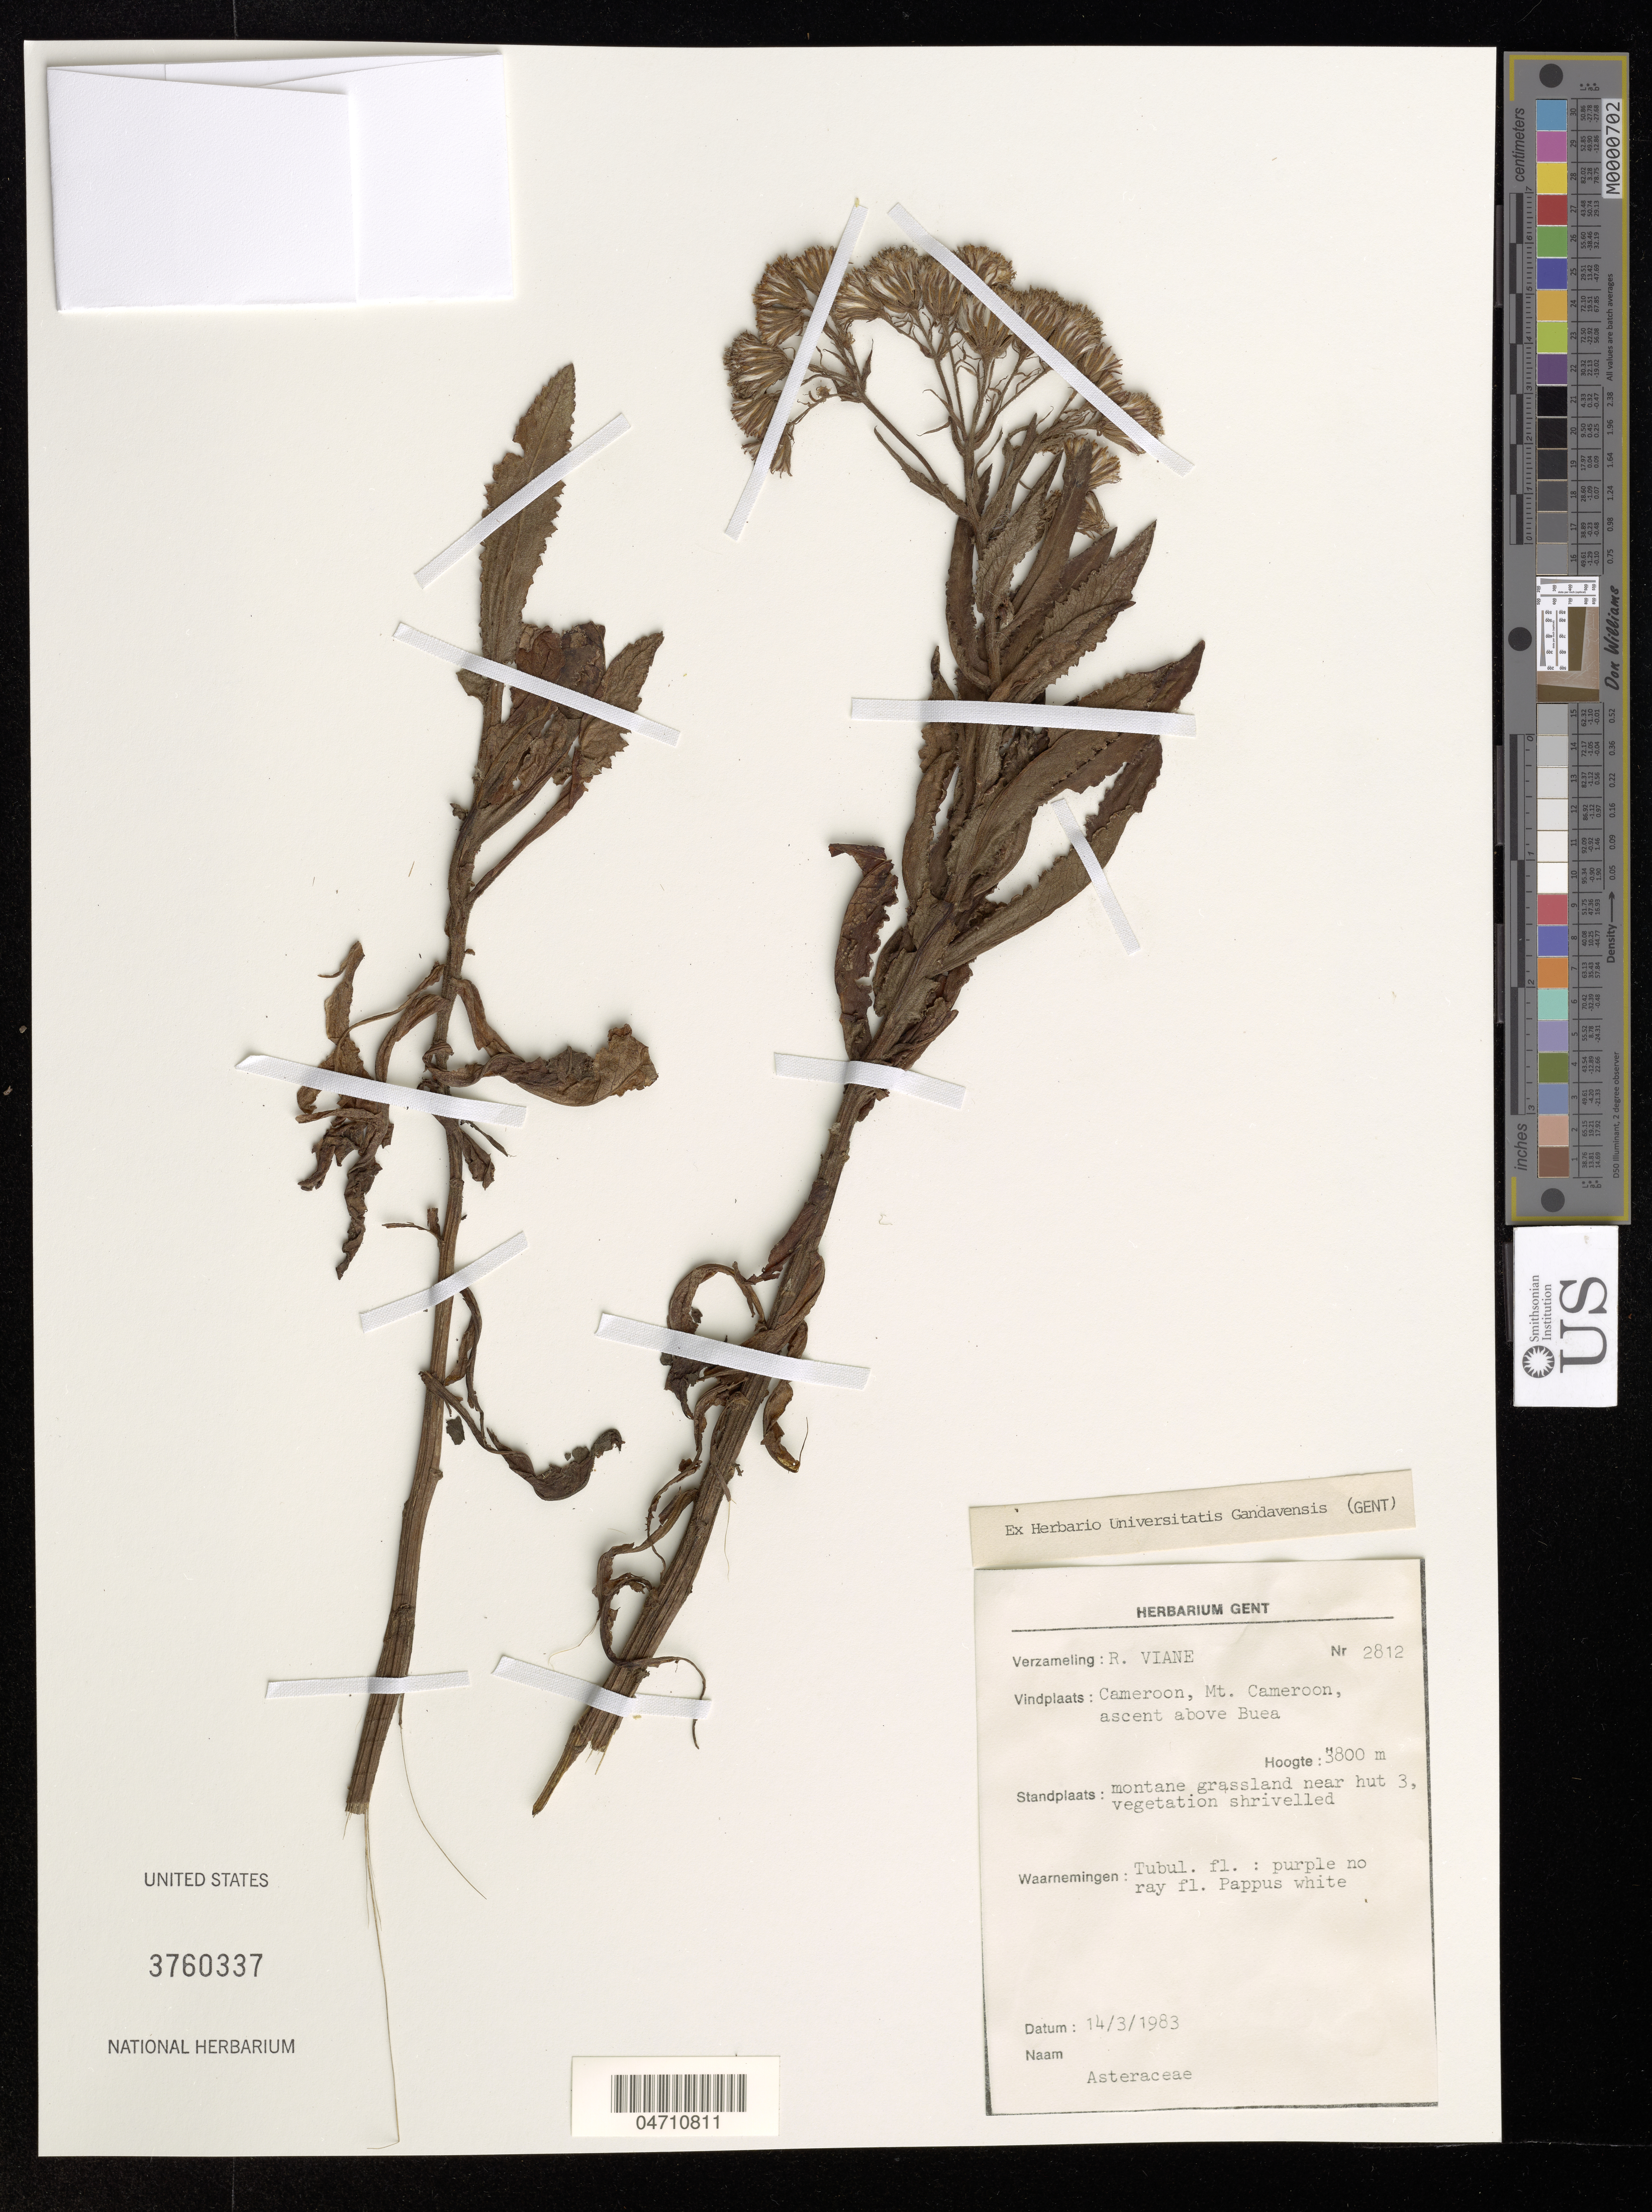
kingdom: Plantae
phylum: Tracheophyta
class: Magnoliopsida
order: Asterales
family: Asteraceae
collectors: R. Viane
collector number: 2812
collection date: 1983-03-14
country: Cameroon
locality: Mt. Cameroon, ascent above Buea.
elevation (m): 3800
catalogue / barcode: US 3760337